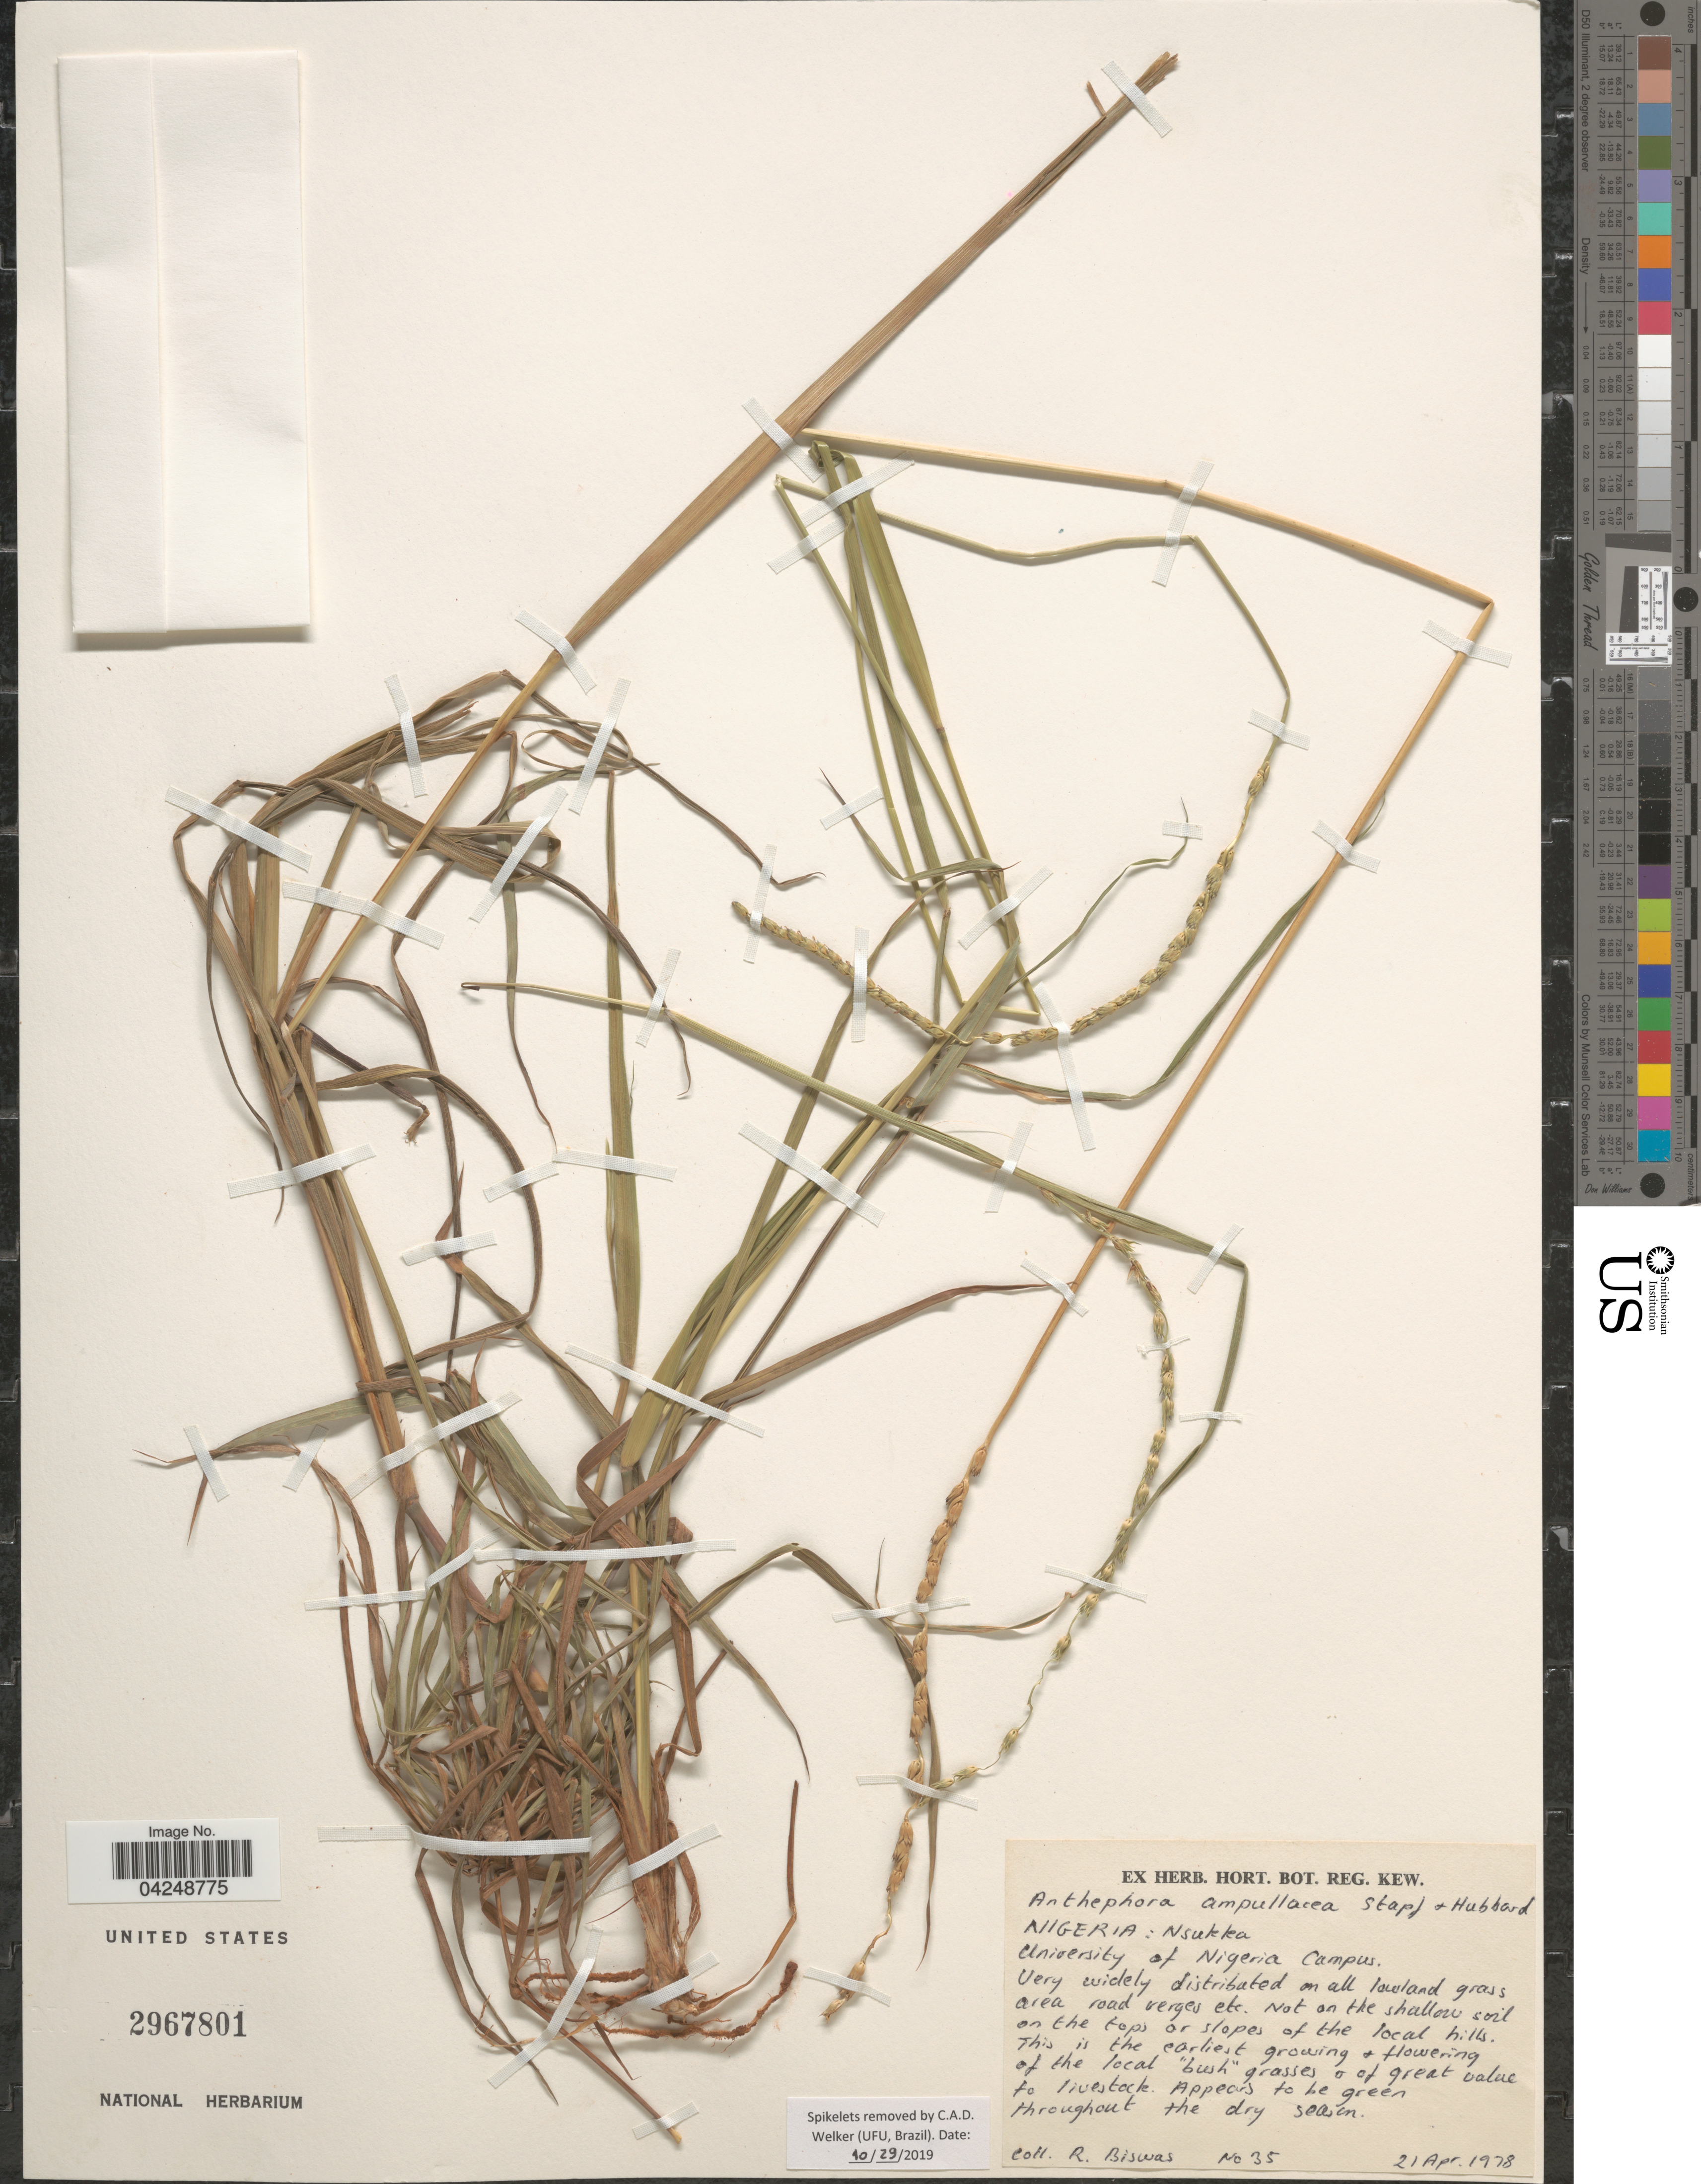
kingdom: Plantae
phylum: Tracheophyta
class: Liliopsida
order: Poales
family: Poaceae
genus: Anthephora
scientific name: Anthephora ampullacea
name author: Stapf & C. E. Hubb.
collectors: R. Biswas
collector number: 35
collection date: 1978-04-21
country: Nigeria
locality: Nsukka. University of Nigeria Campus. Very widely distributed on all lowland grass area road verges etc. Not on the shallow soil on the tops or slopes of the local hills.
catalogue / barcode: US 2967801